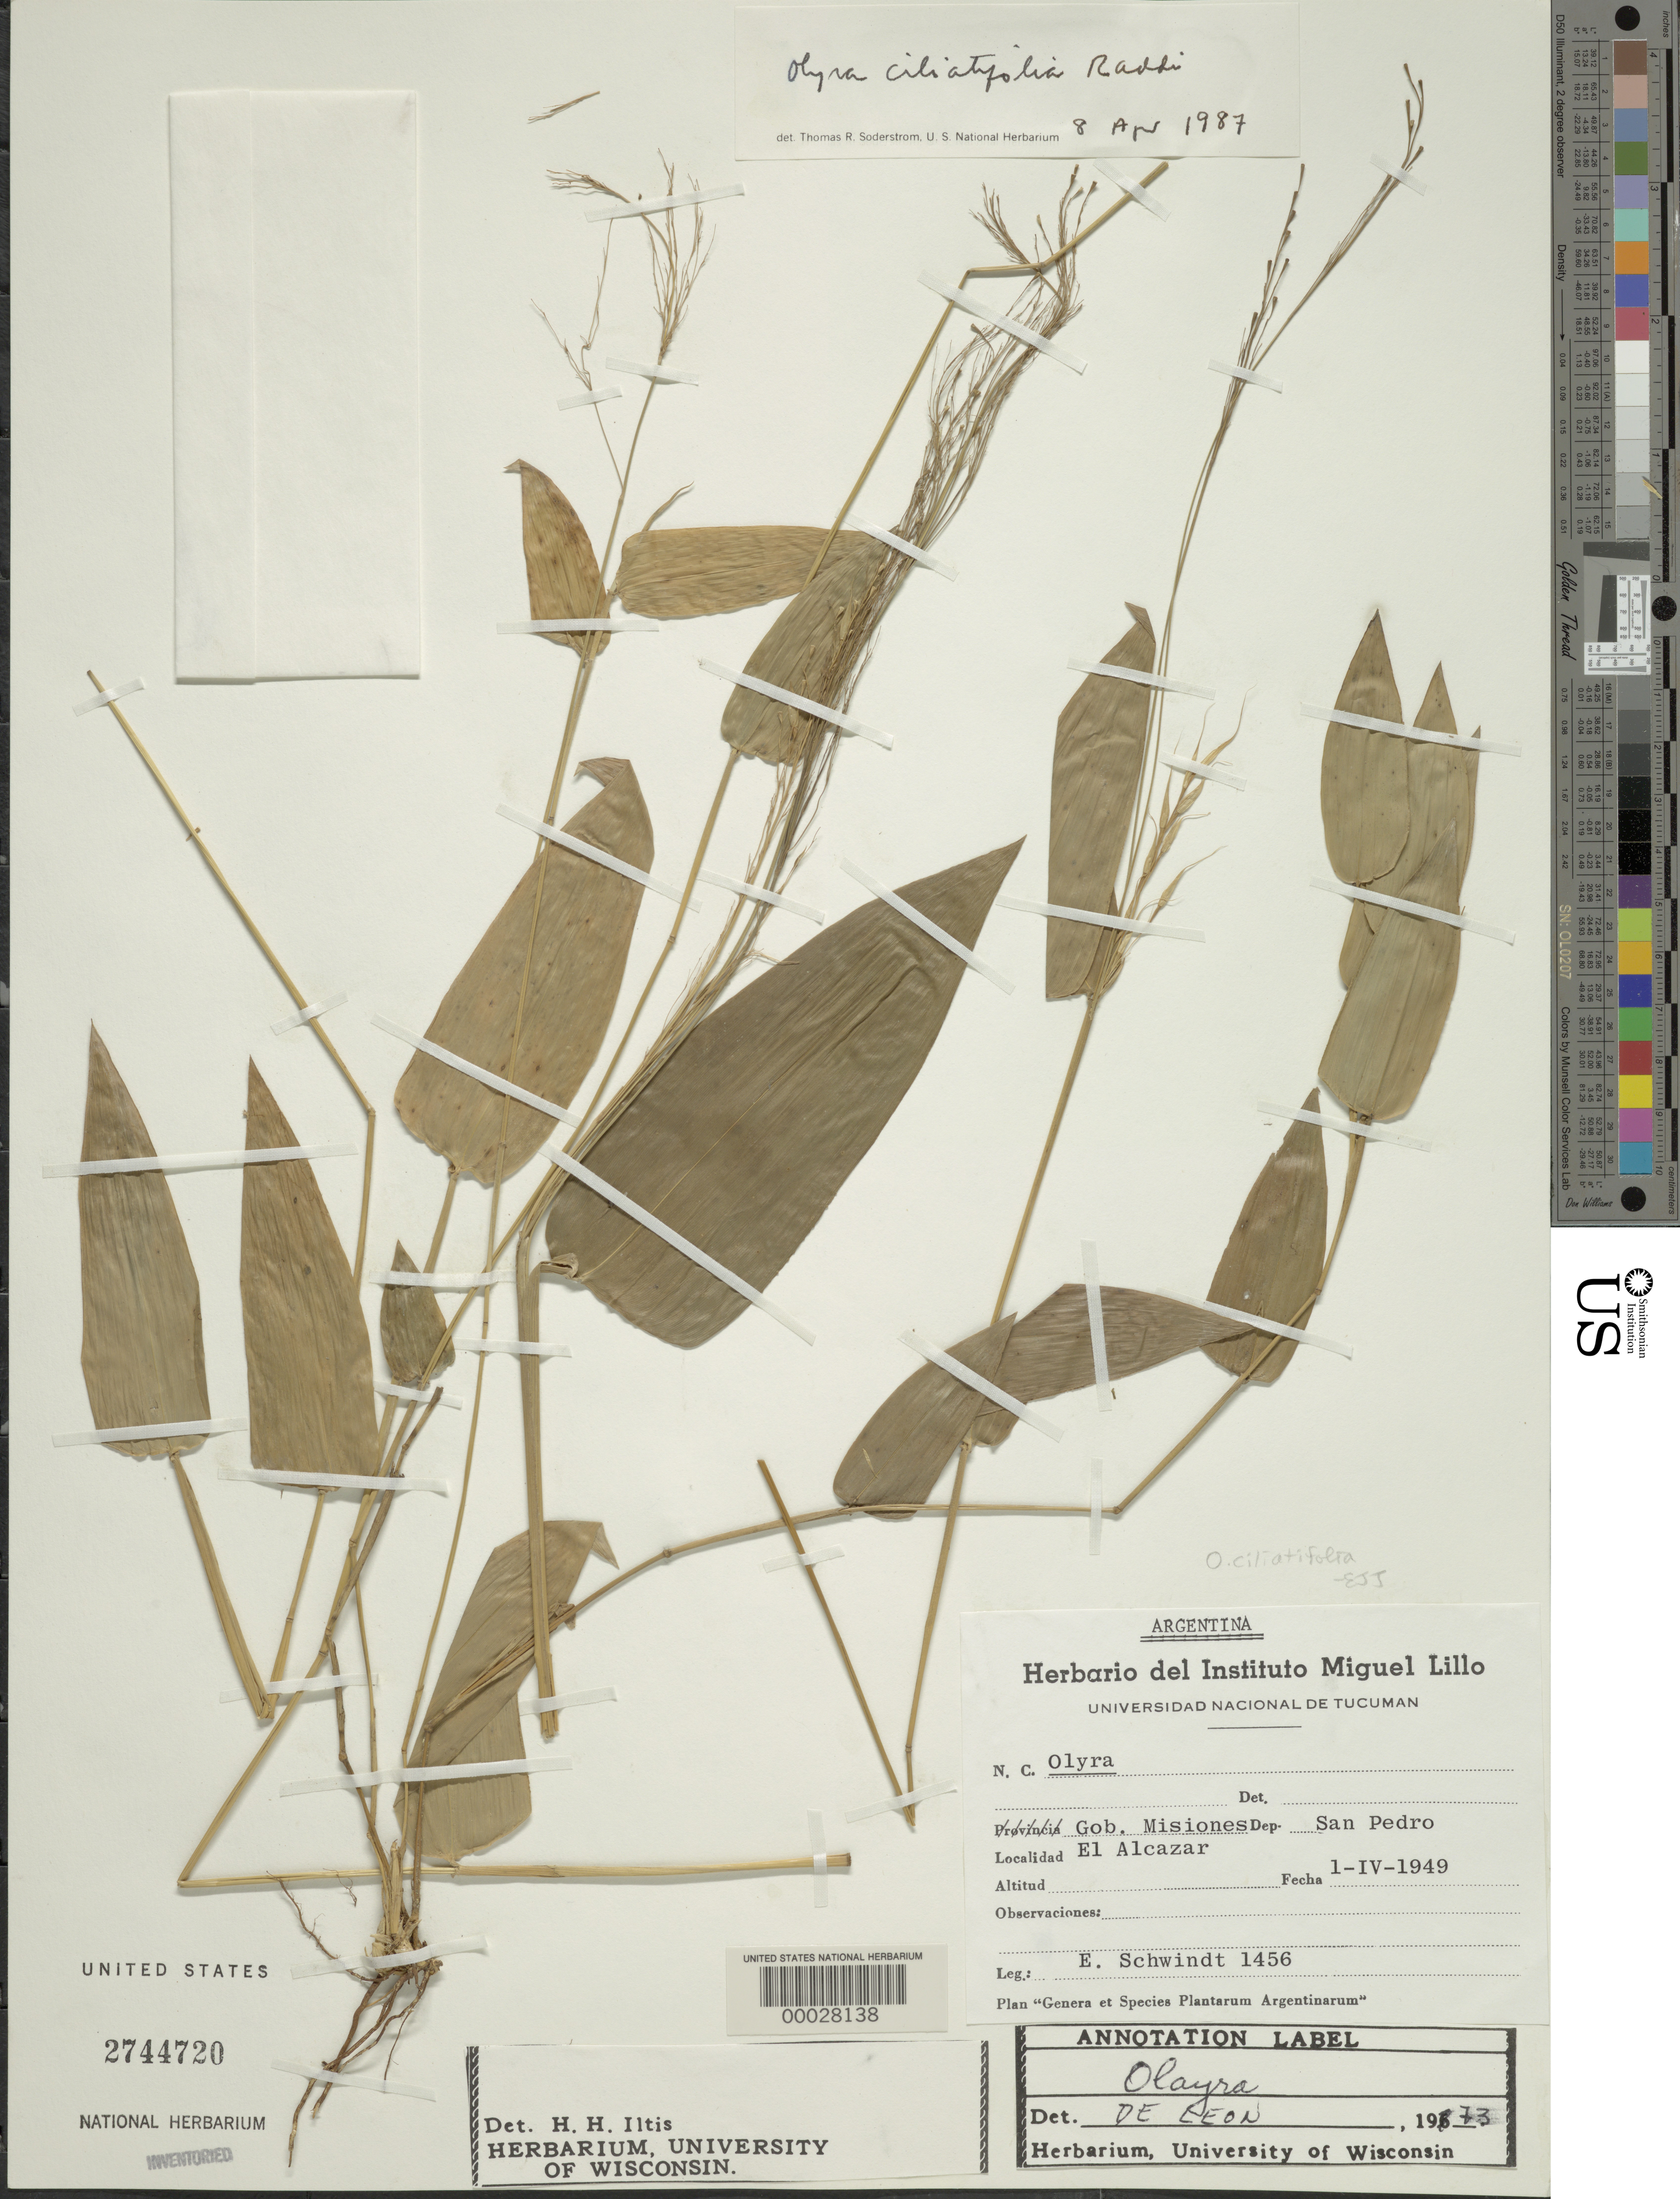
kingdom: Plantae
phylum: Tracheophyta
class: Liliopsida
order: Poales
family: Poaceae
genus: Olyra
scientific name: Olyra ciliatifolia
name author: Raddi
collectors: E. Schwindt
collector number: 1456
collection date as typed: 01 Apr 1949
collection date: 1949-04-01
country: Argentina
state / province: Misiones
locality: El Alcazar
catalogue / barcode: US 2744720